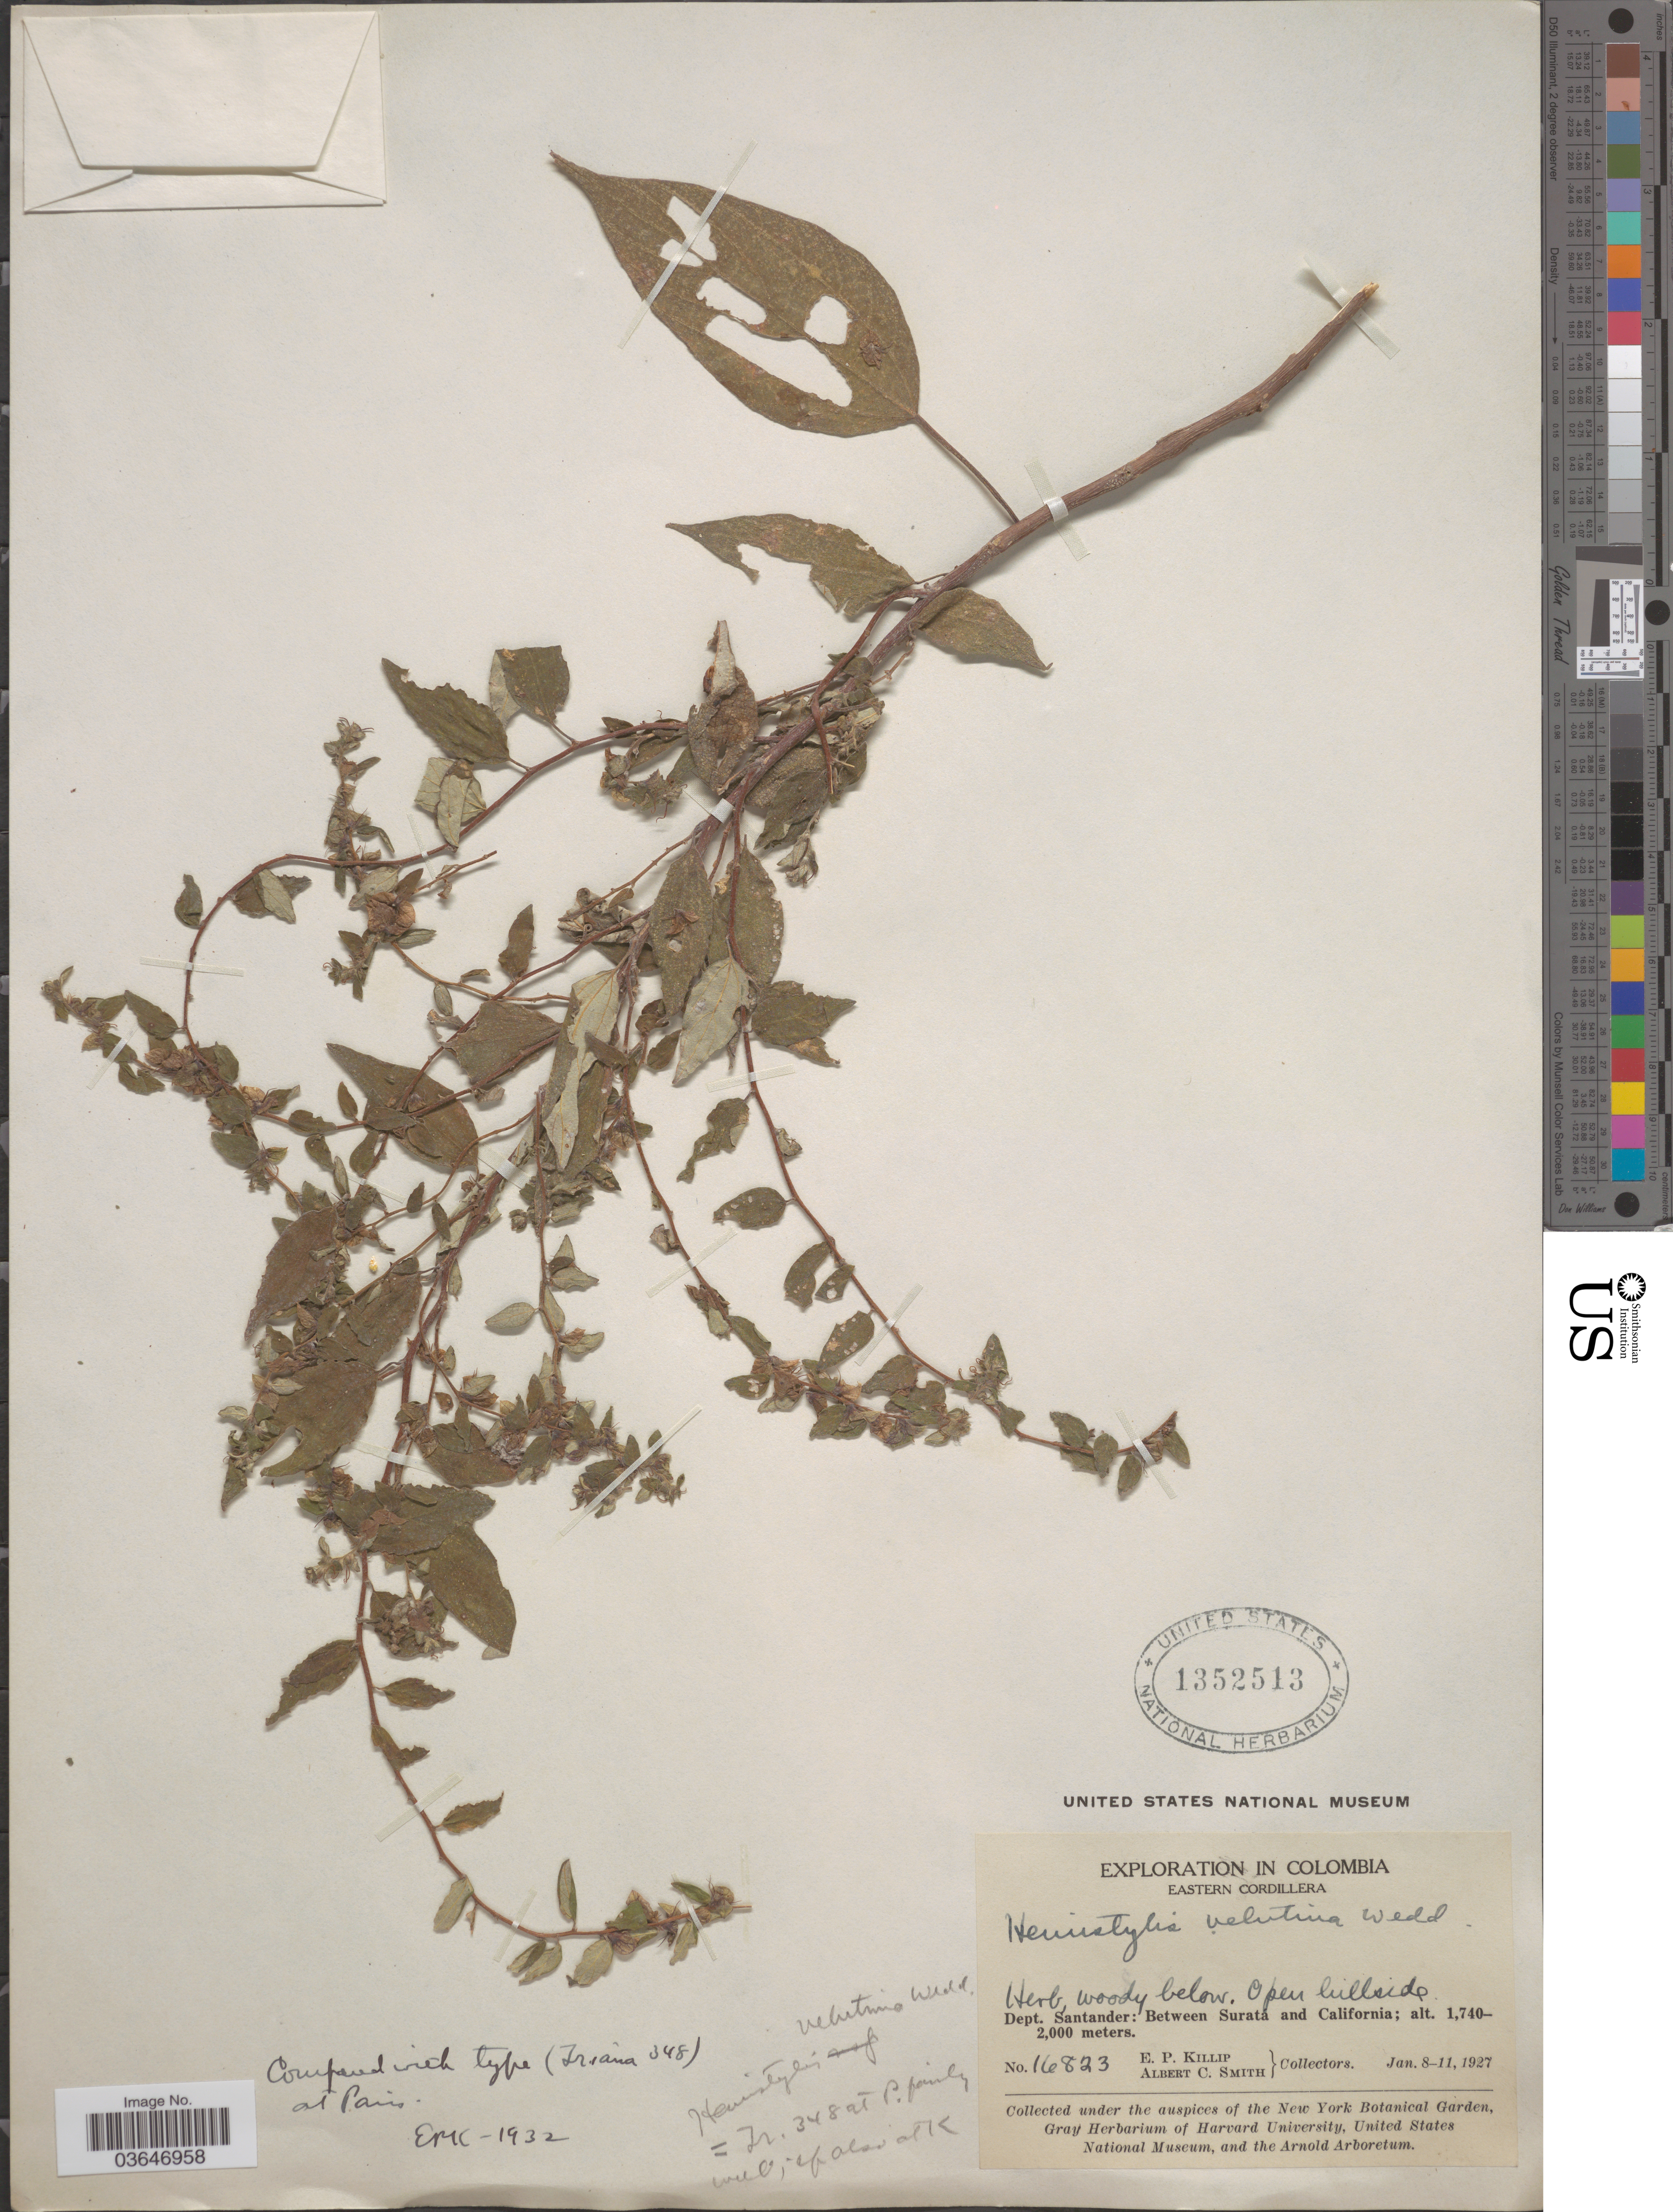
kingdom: Plantae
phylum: Tracheophyta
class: Magnoliopsida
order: Rosales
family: Urticaceae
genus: Hemistylus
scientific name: Hemistylus velutina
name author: Wedd.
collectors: E. P. Killip & A. C. Smith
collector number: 16823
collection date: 1927-01-08/1927-01-11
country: Colombia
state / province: Santander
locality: Eastern Cordillera. Dept. Santander: Between Suratá and California.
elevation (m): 1740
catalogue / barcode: US 1352513